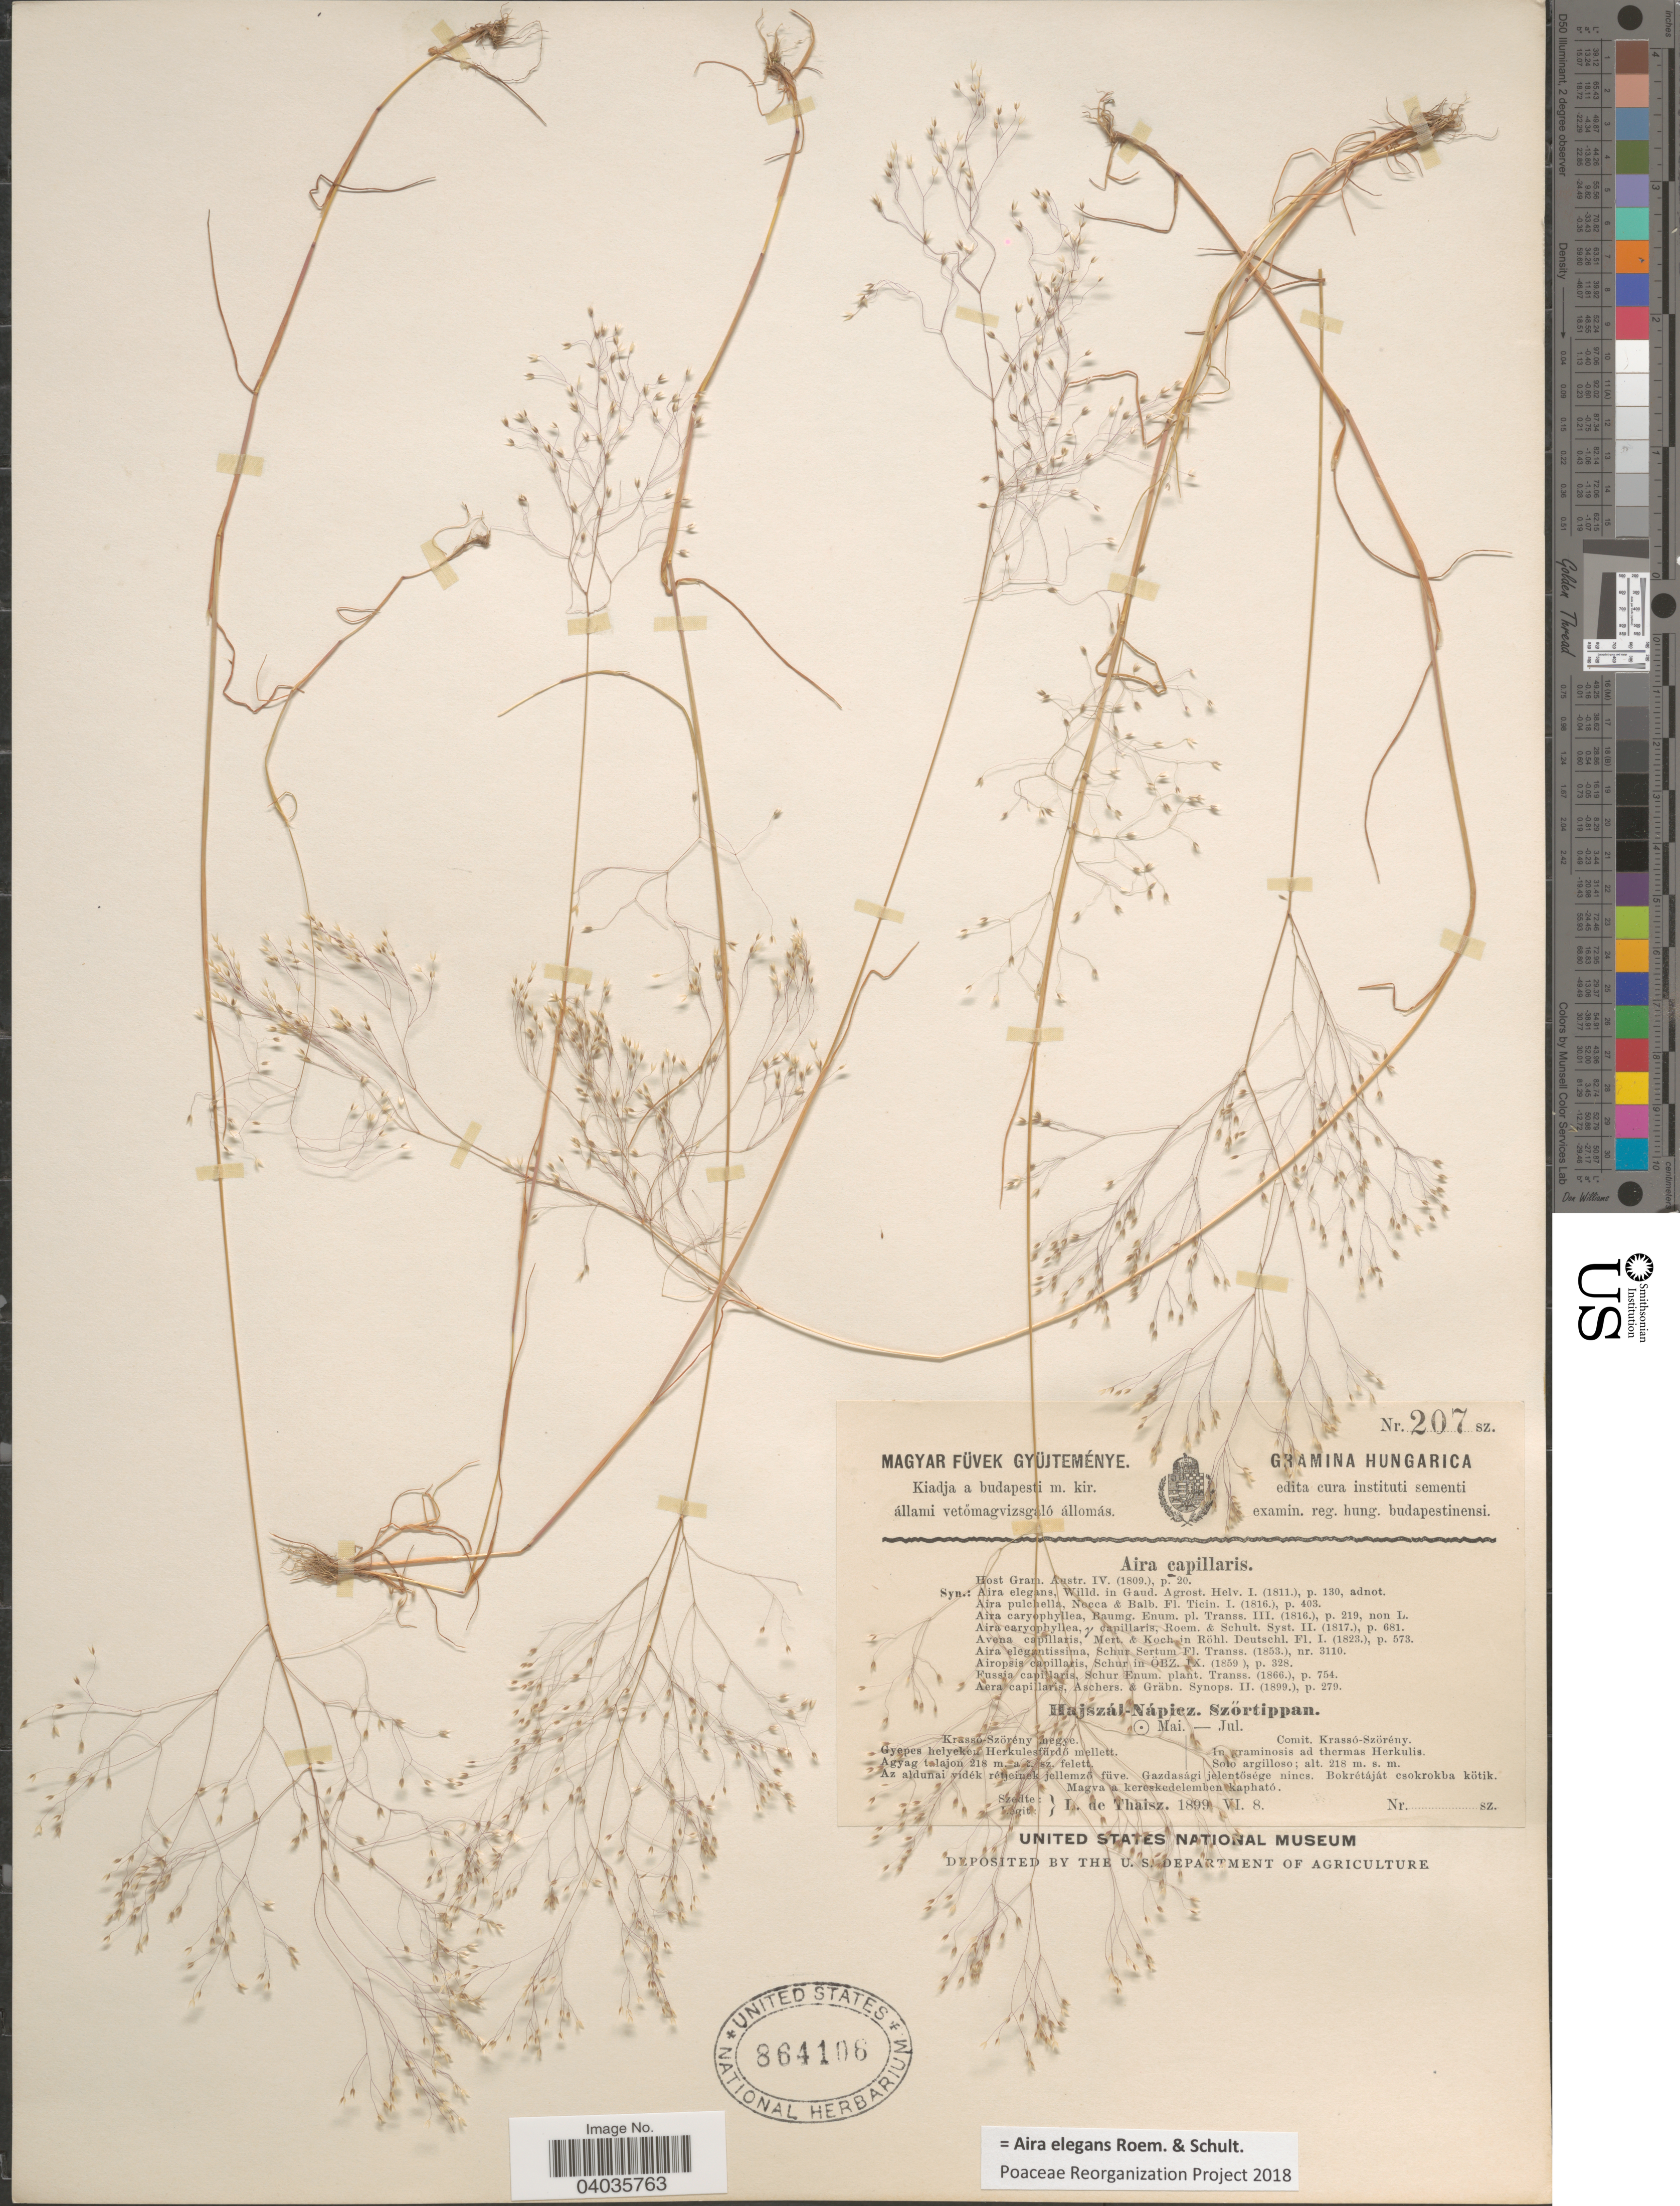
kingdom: Plantae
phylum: Tracheophyta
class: Liliopsida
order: Poales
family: Poaceae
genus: Aira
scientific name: Aira elegans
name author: L.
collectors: L. Thaisz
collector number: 207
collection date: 1899-06-08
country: Romania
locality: Hungarica. Comit. Krassó-Szörény. In graminosis ad thermas Herkulis.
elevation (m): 218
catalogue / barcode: US 864106